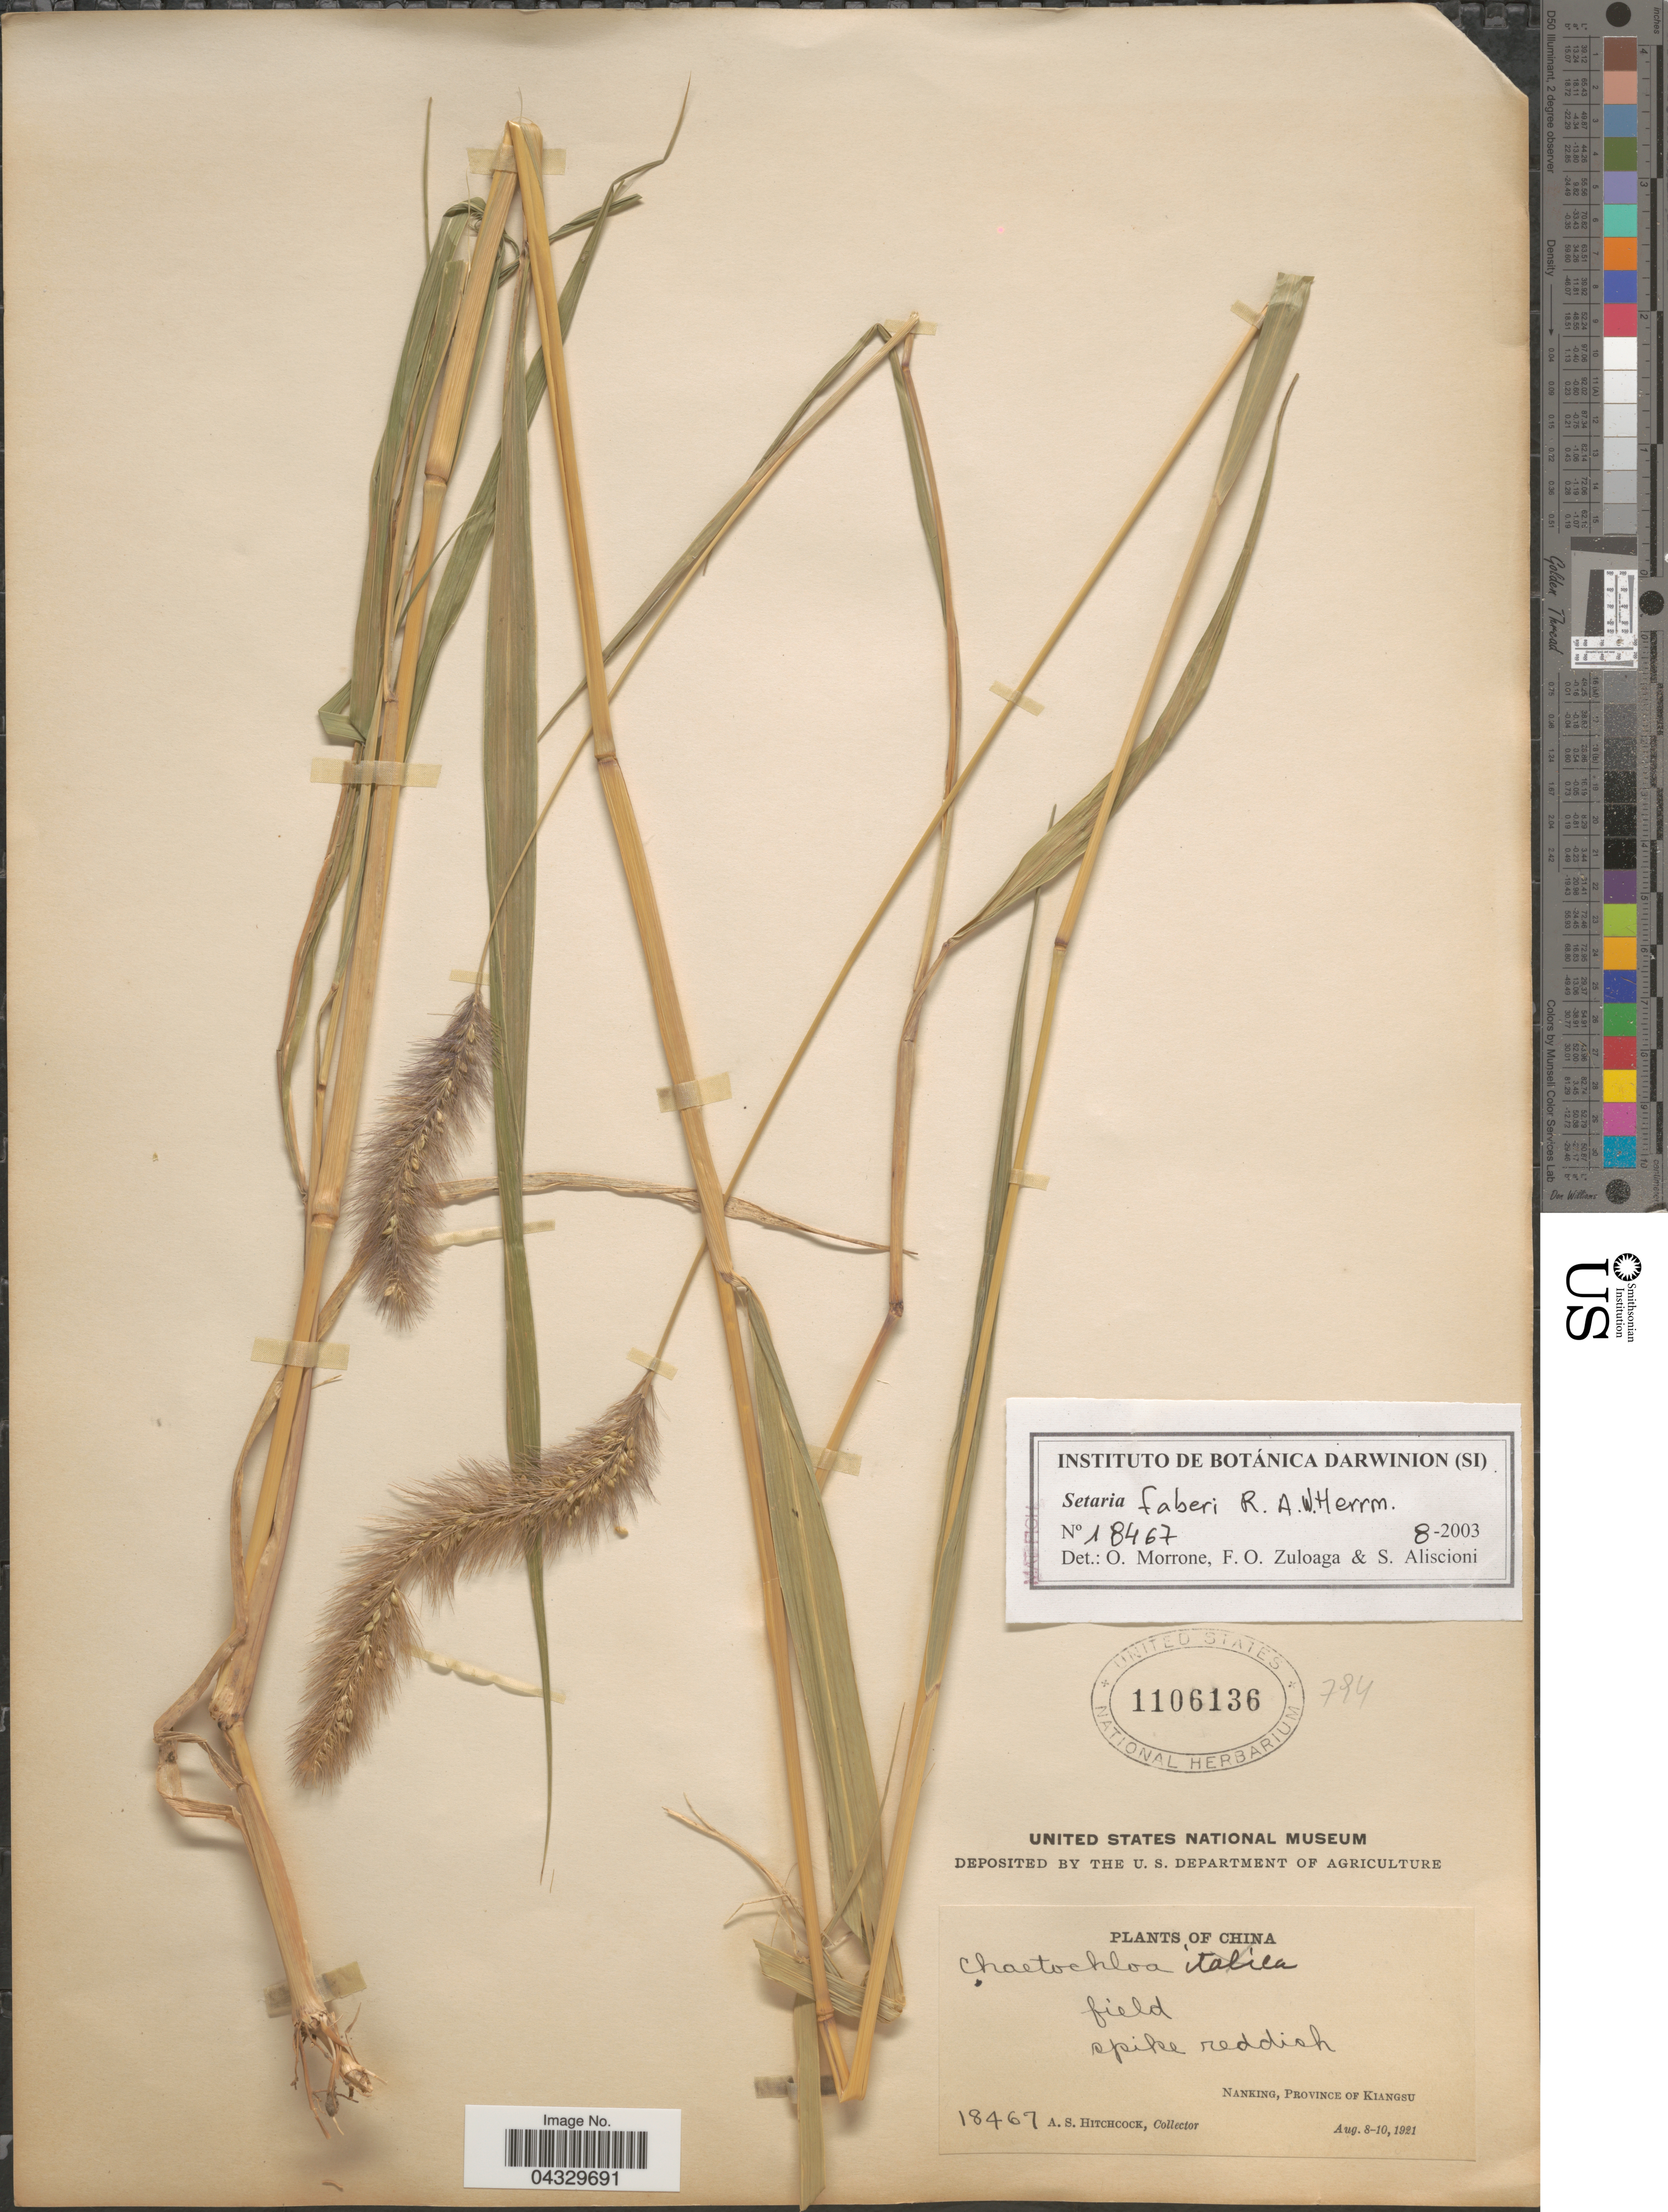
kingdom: Plantae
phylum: Tracheophyta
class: Liliopsida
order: Poales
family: Poaceae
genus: Setaria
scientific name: Setaria faberi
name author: R.A.W. Herrm.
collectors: A. S. Hitchcock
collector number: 18467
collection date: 1921-08-08/1921-08-10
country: China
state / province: Jiangsu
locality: Nanking, Province of Kiangsu.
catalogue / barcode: US 1106136